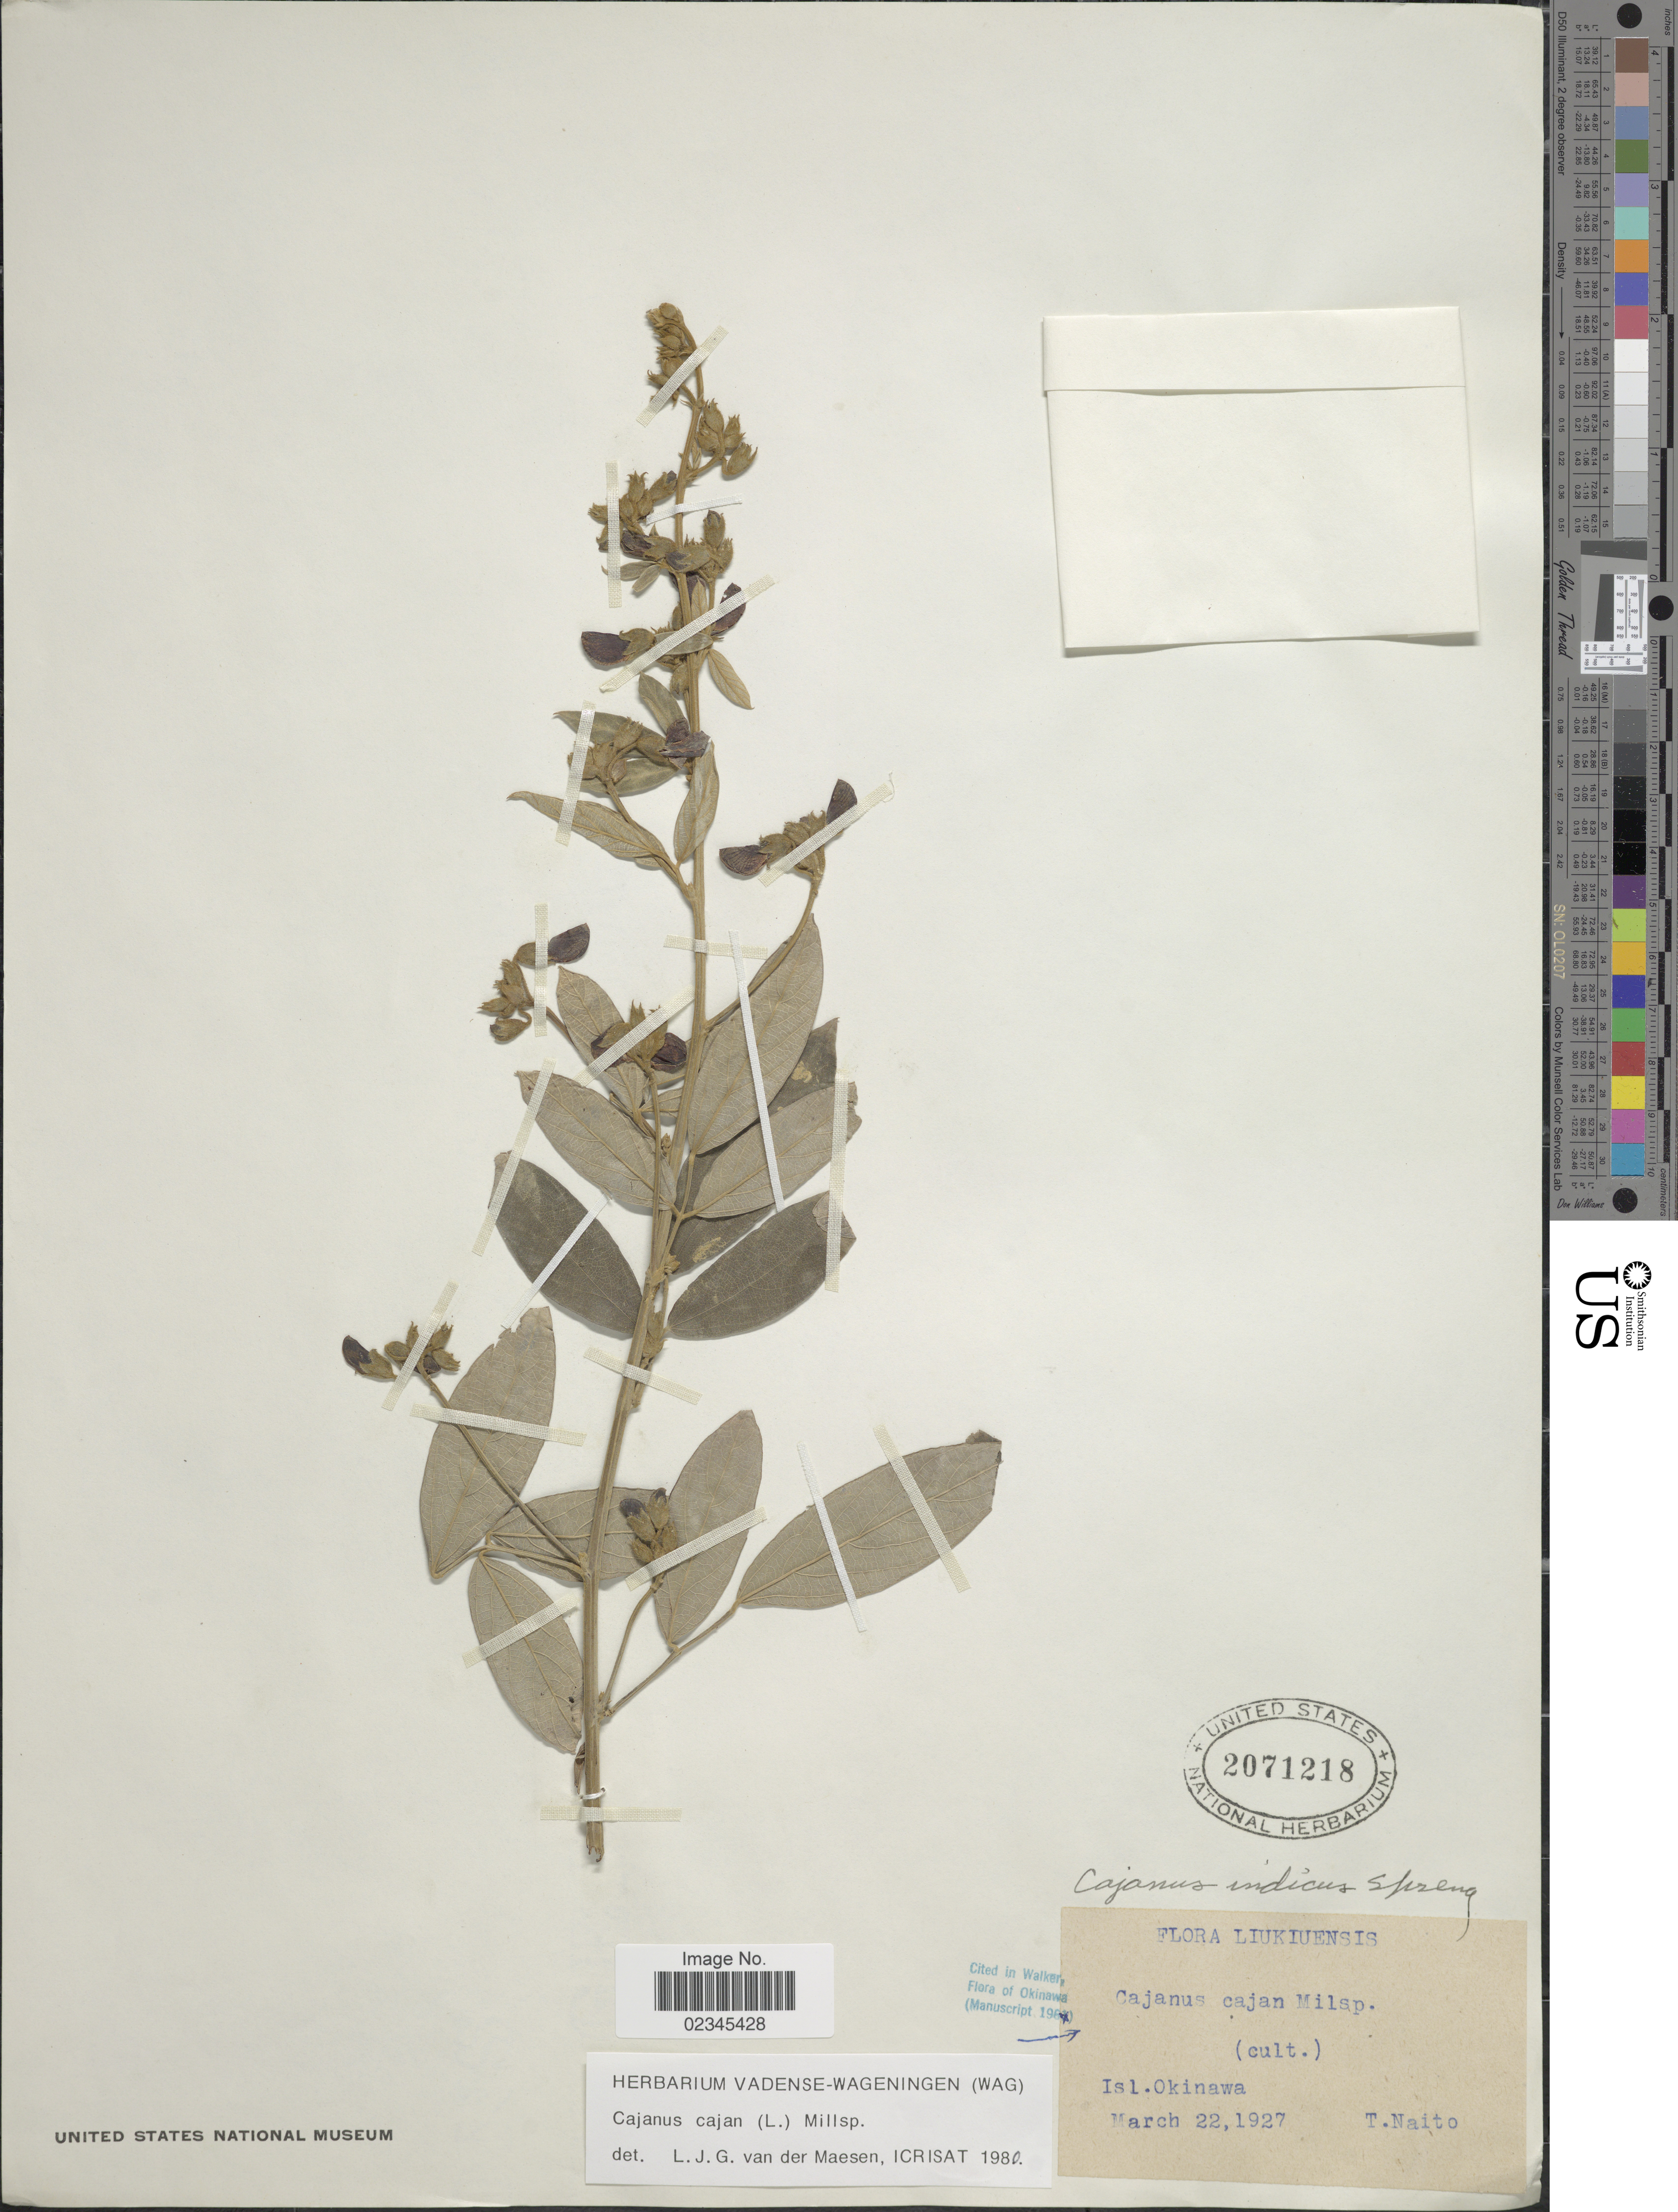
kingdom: Plantae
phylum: Tracheophyta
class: Magnoliopsida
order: Fabales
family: Fabaceae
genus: Cajanus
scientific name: Cajanus cajan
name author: (L.) Huth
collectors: T. Naito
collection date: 1927-03-22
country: Japan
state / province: Okinawa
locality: Luikiuensis. Isl. Okinawa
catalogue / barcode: US 2071218